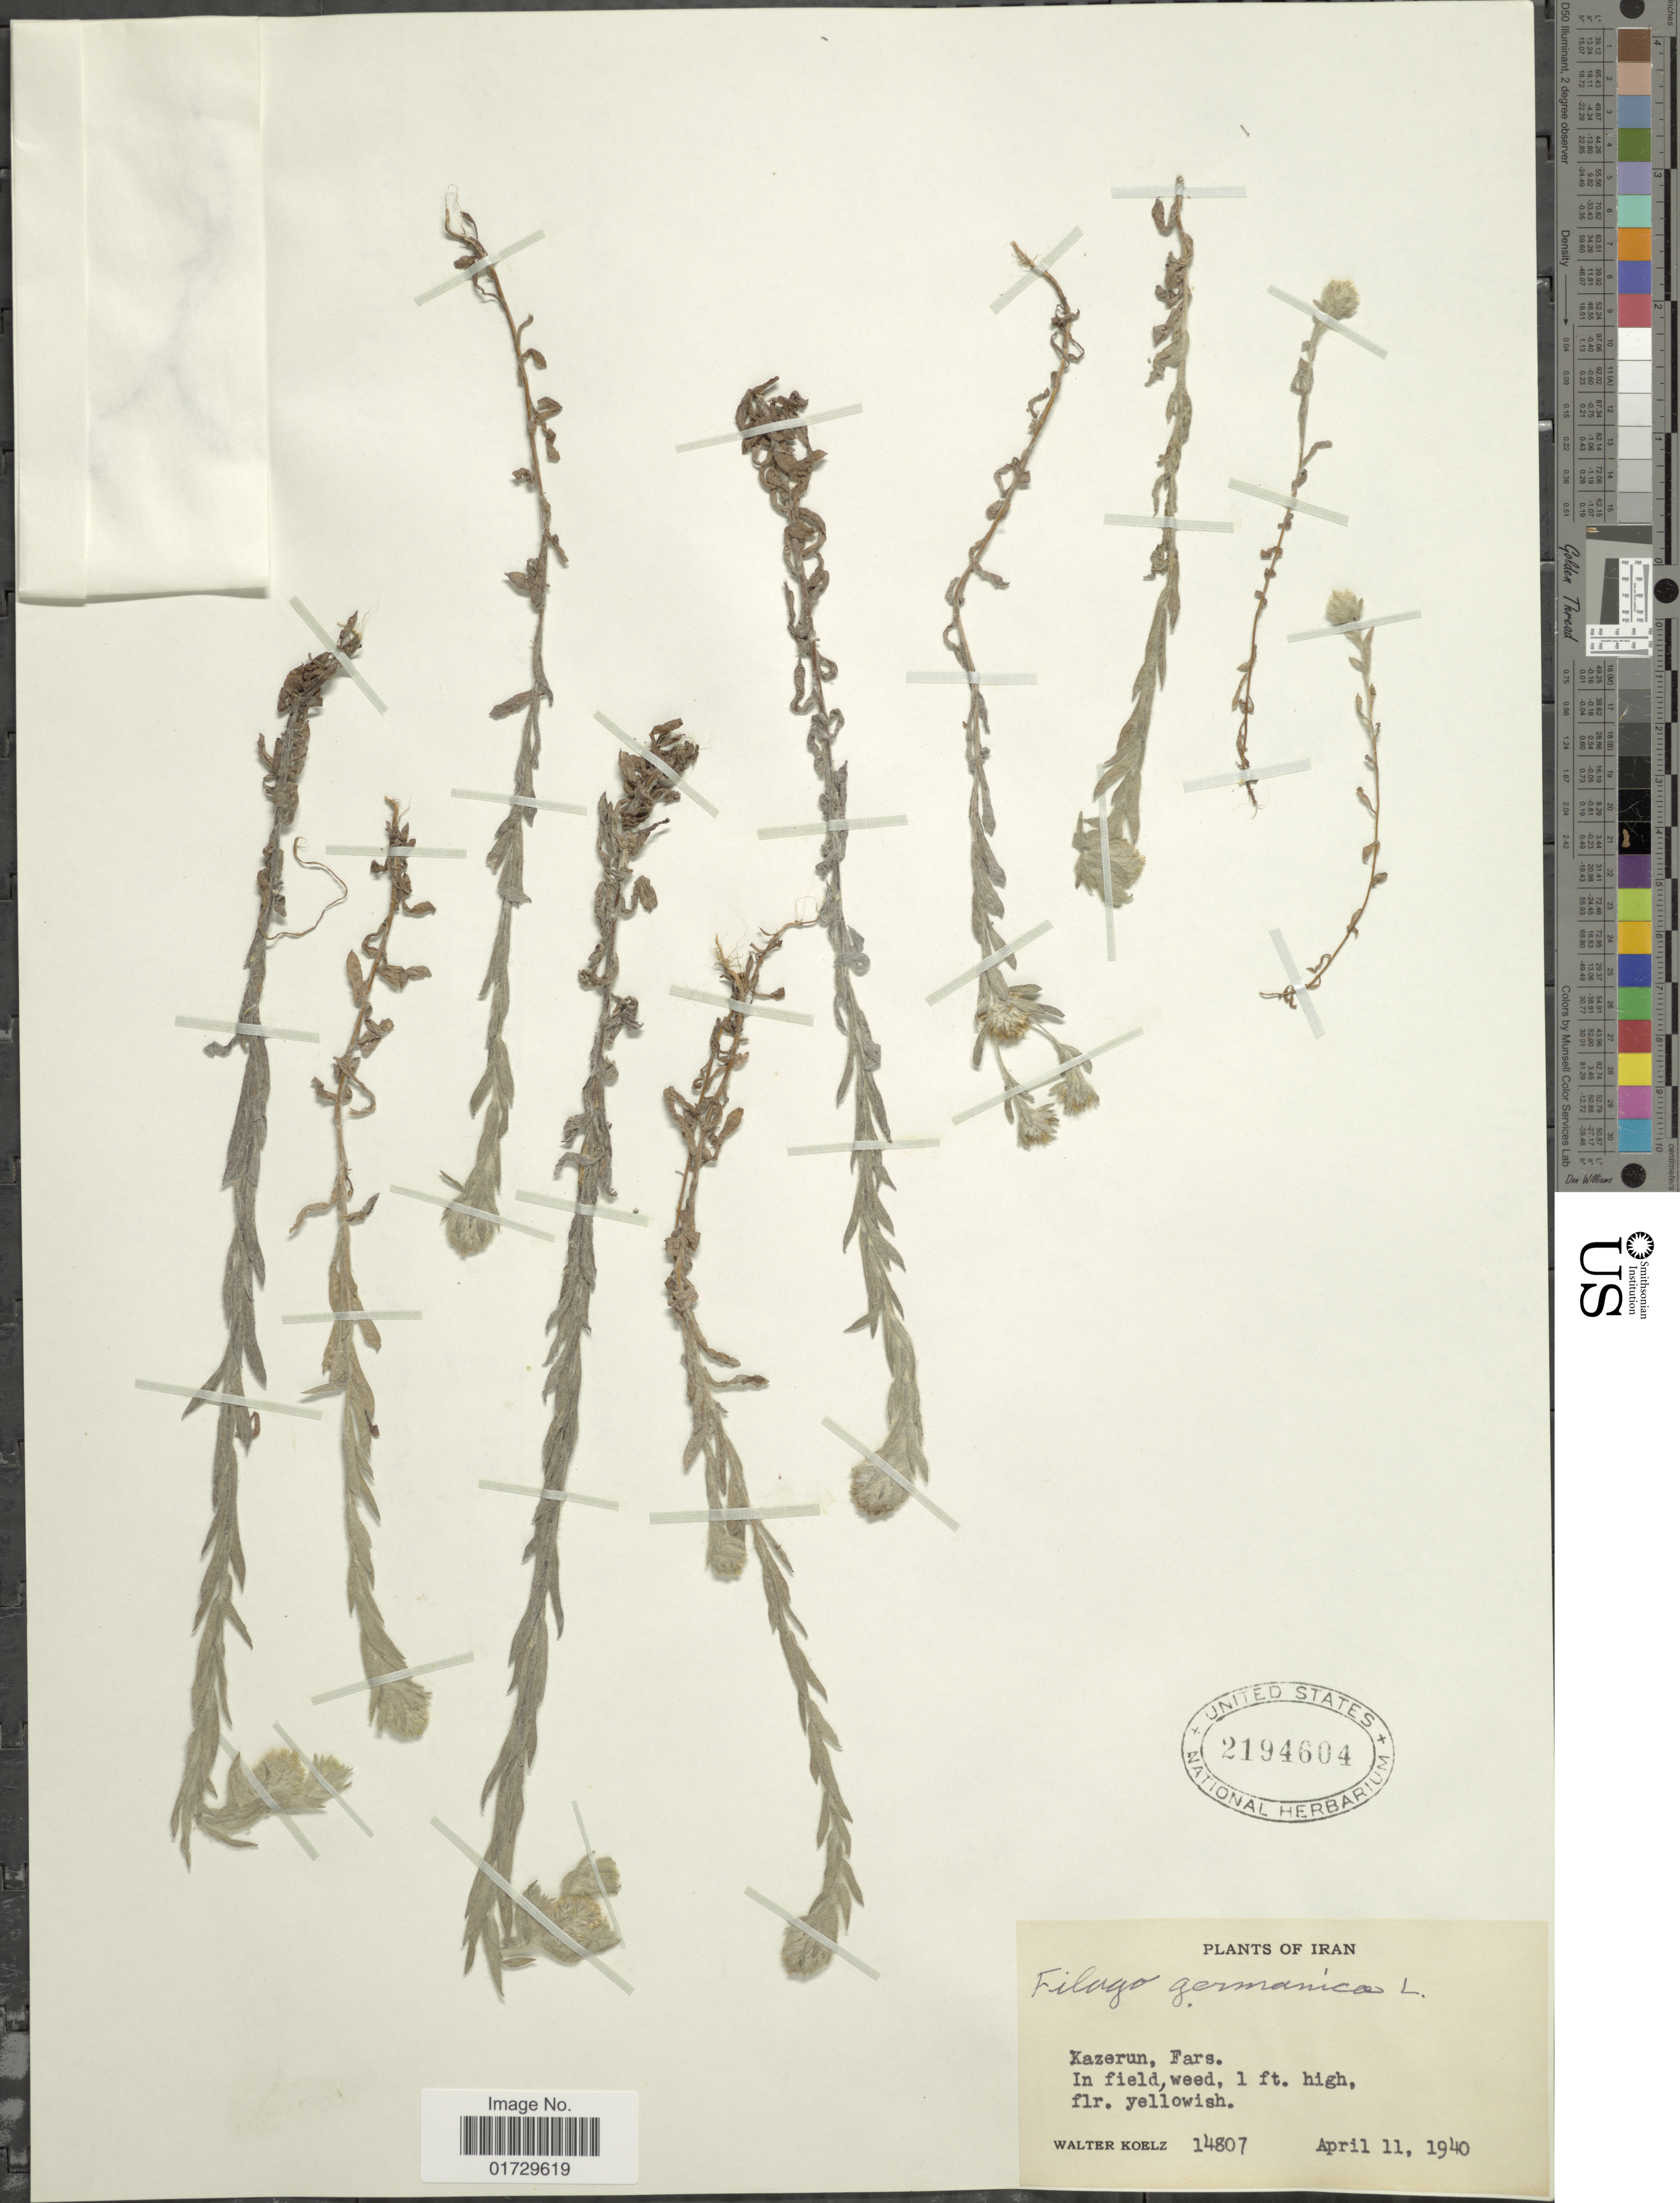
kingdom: Plantae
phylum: Tracheophyta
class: Magnoliopsida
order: Asterales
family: Asteraceae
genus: Filago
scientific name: Filago germanica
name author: (L.) Huds.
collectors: W. N. Koelz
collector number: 14807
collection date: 1940-04-11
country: Iran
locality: Kazerun, Fars.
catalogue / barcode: US 2194604